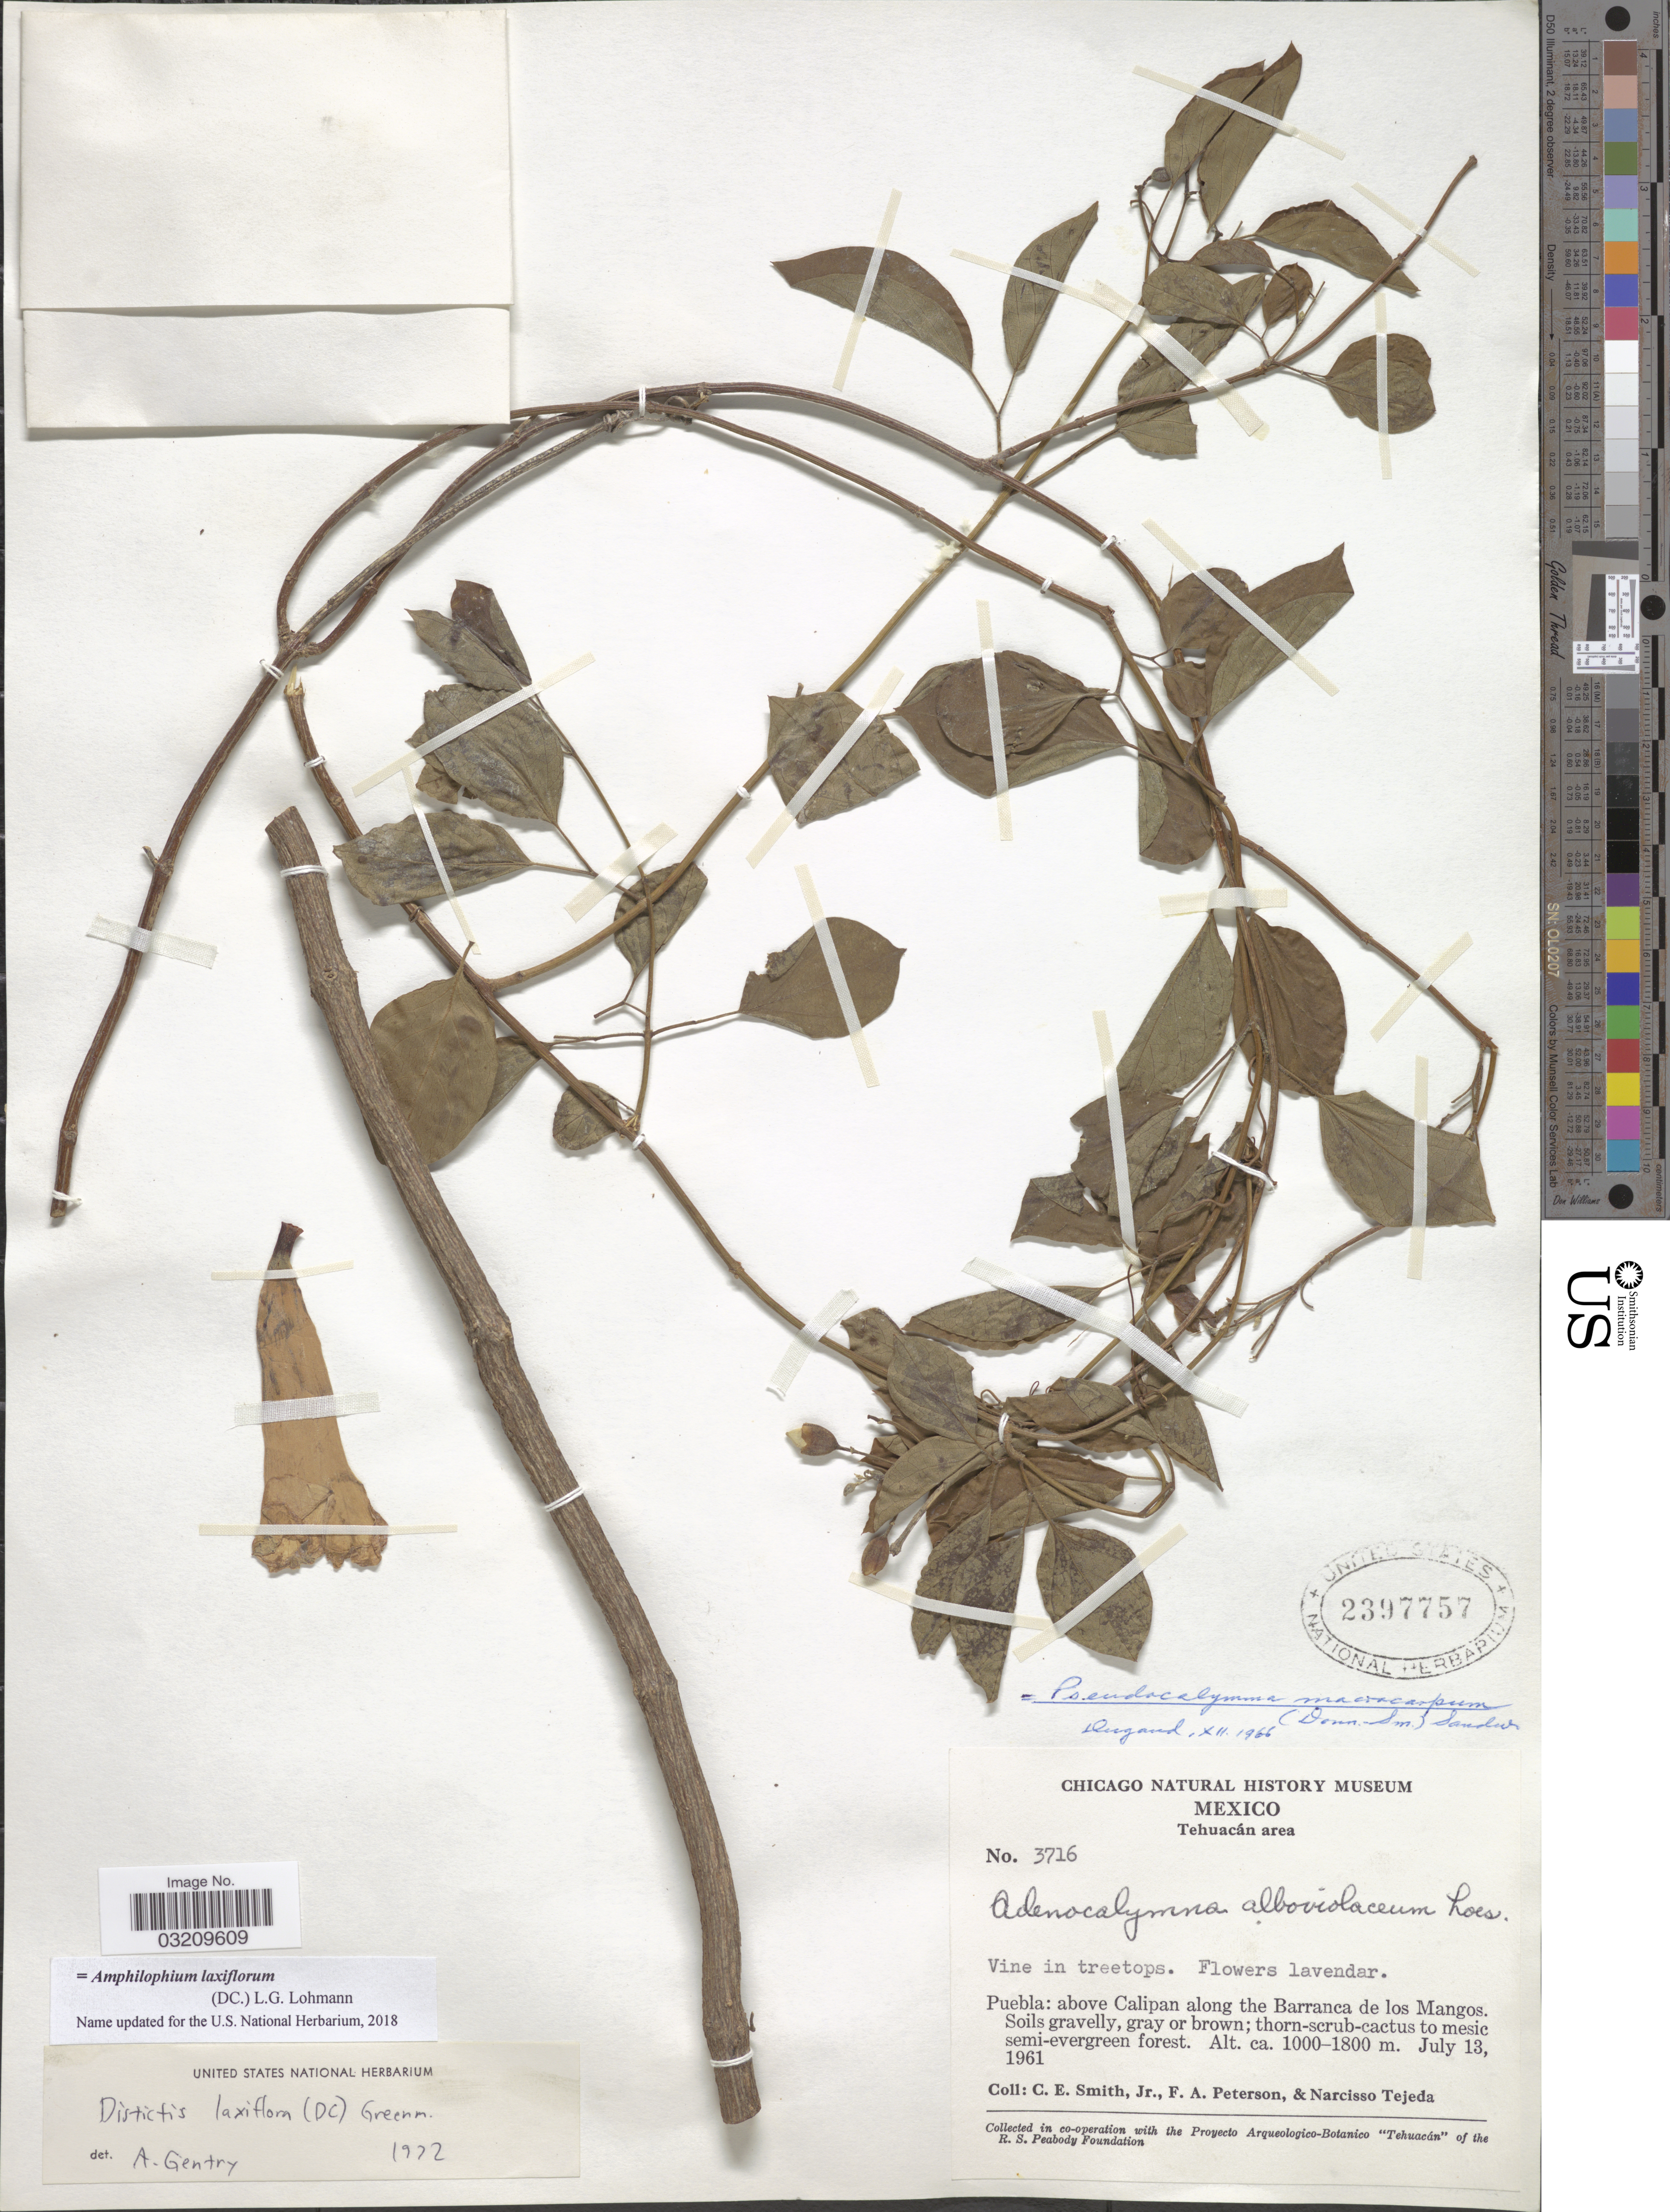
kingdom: Plantae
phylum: Tracheophyta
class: Magnoliopsida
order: Lamiales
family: Bignoniaceae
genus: Amphilophium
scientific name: Amphilophium laxiflorum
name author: (DC.) L.G. Lohmann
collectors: C. E. Smith Jr., F. A. Peterson & N. Tejeda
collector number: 3716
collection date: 1961-07-13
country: Mexico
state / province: Puebla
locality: Tehuacán area, above Calipanalong the Barranca de los Mangos.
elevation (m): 1000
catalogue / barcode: US 2397757